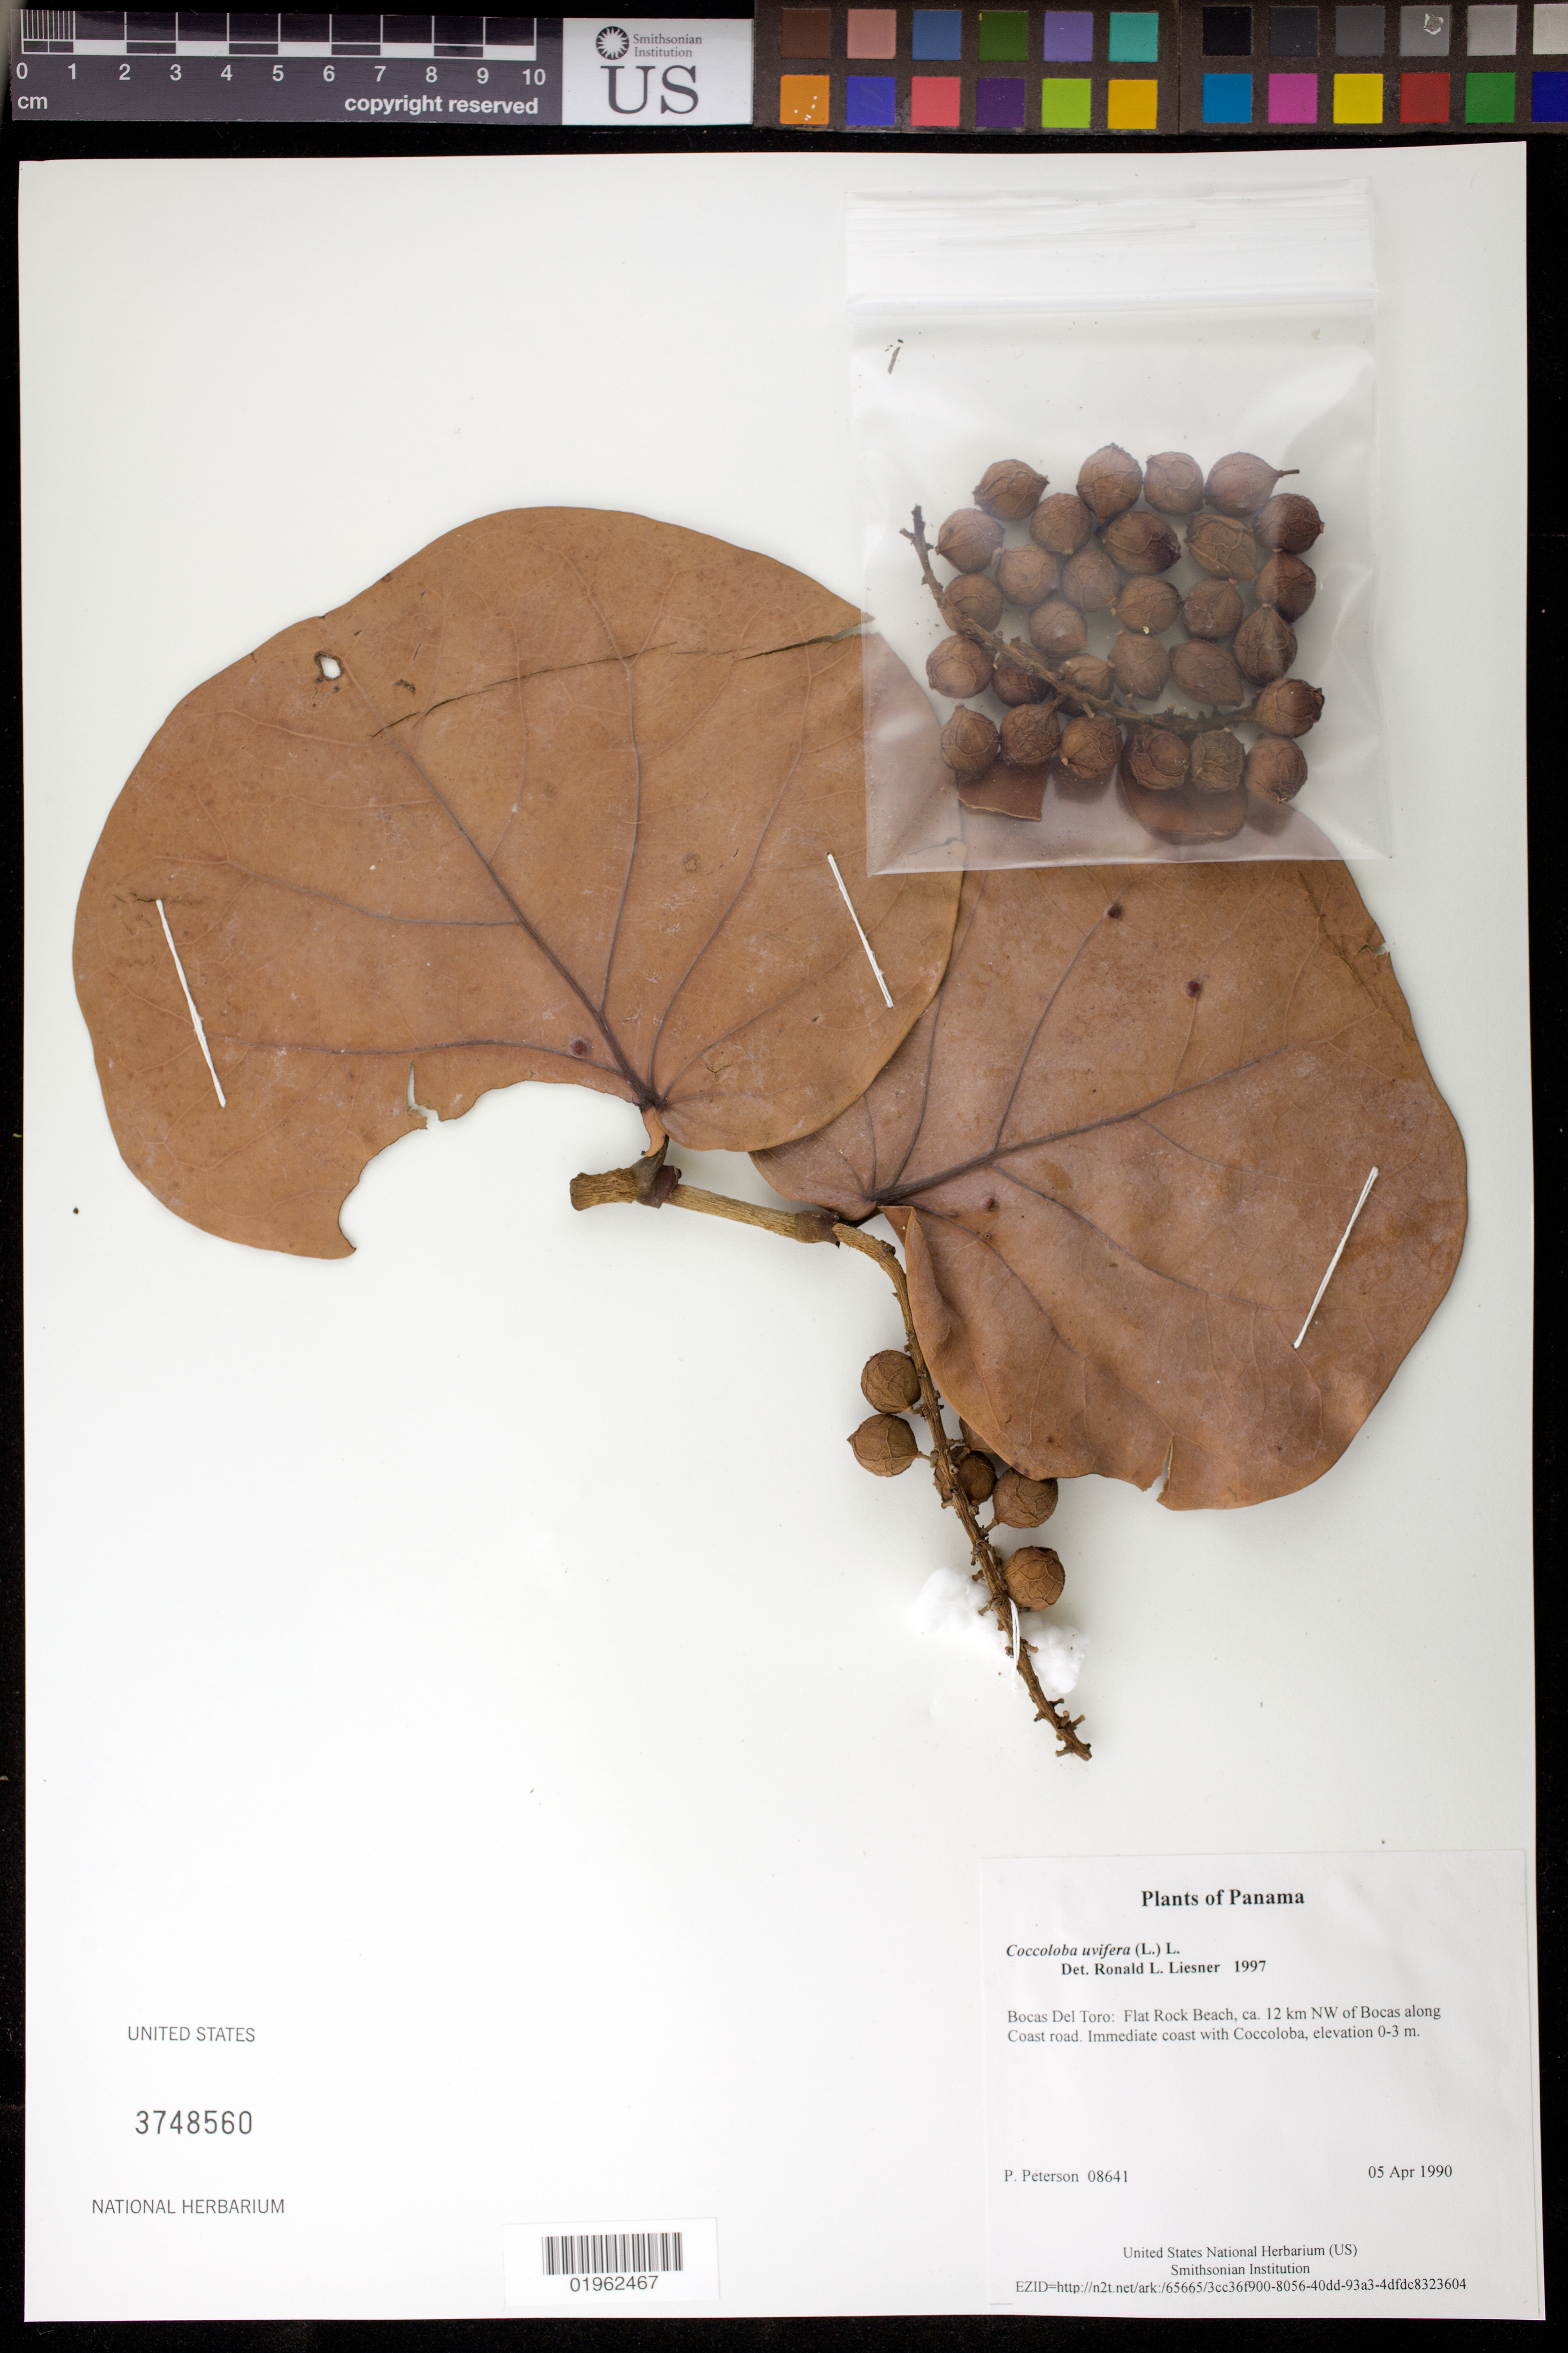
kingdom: Plantae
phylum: Tracheophyta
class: Magnoliopsida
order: Caryophyllales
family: Polygonaceae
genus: Coccoloba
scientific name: Coccoloba uvifera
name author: L.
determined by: Liesner, R. L.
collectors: P. M. Peterson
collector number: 08641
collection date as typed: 05 Apr 1990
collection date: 1990-04-05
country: Panama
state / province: Bocas del Toro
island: Colón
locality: Flat Rock Beach, ca. 12 km NW of Bocas along Coast road.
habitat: Immediate coast with Coccoloba, elevation 0-3 m.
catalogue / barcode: US 3748560